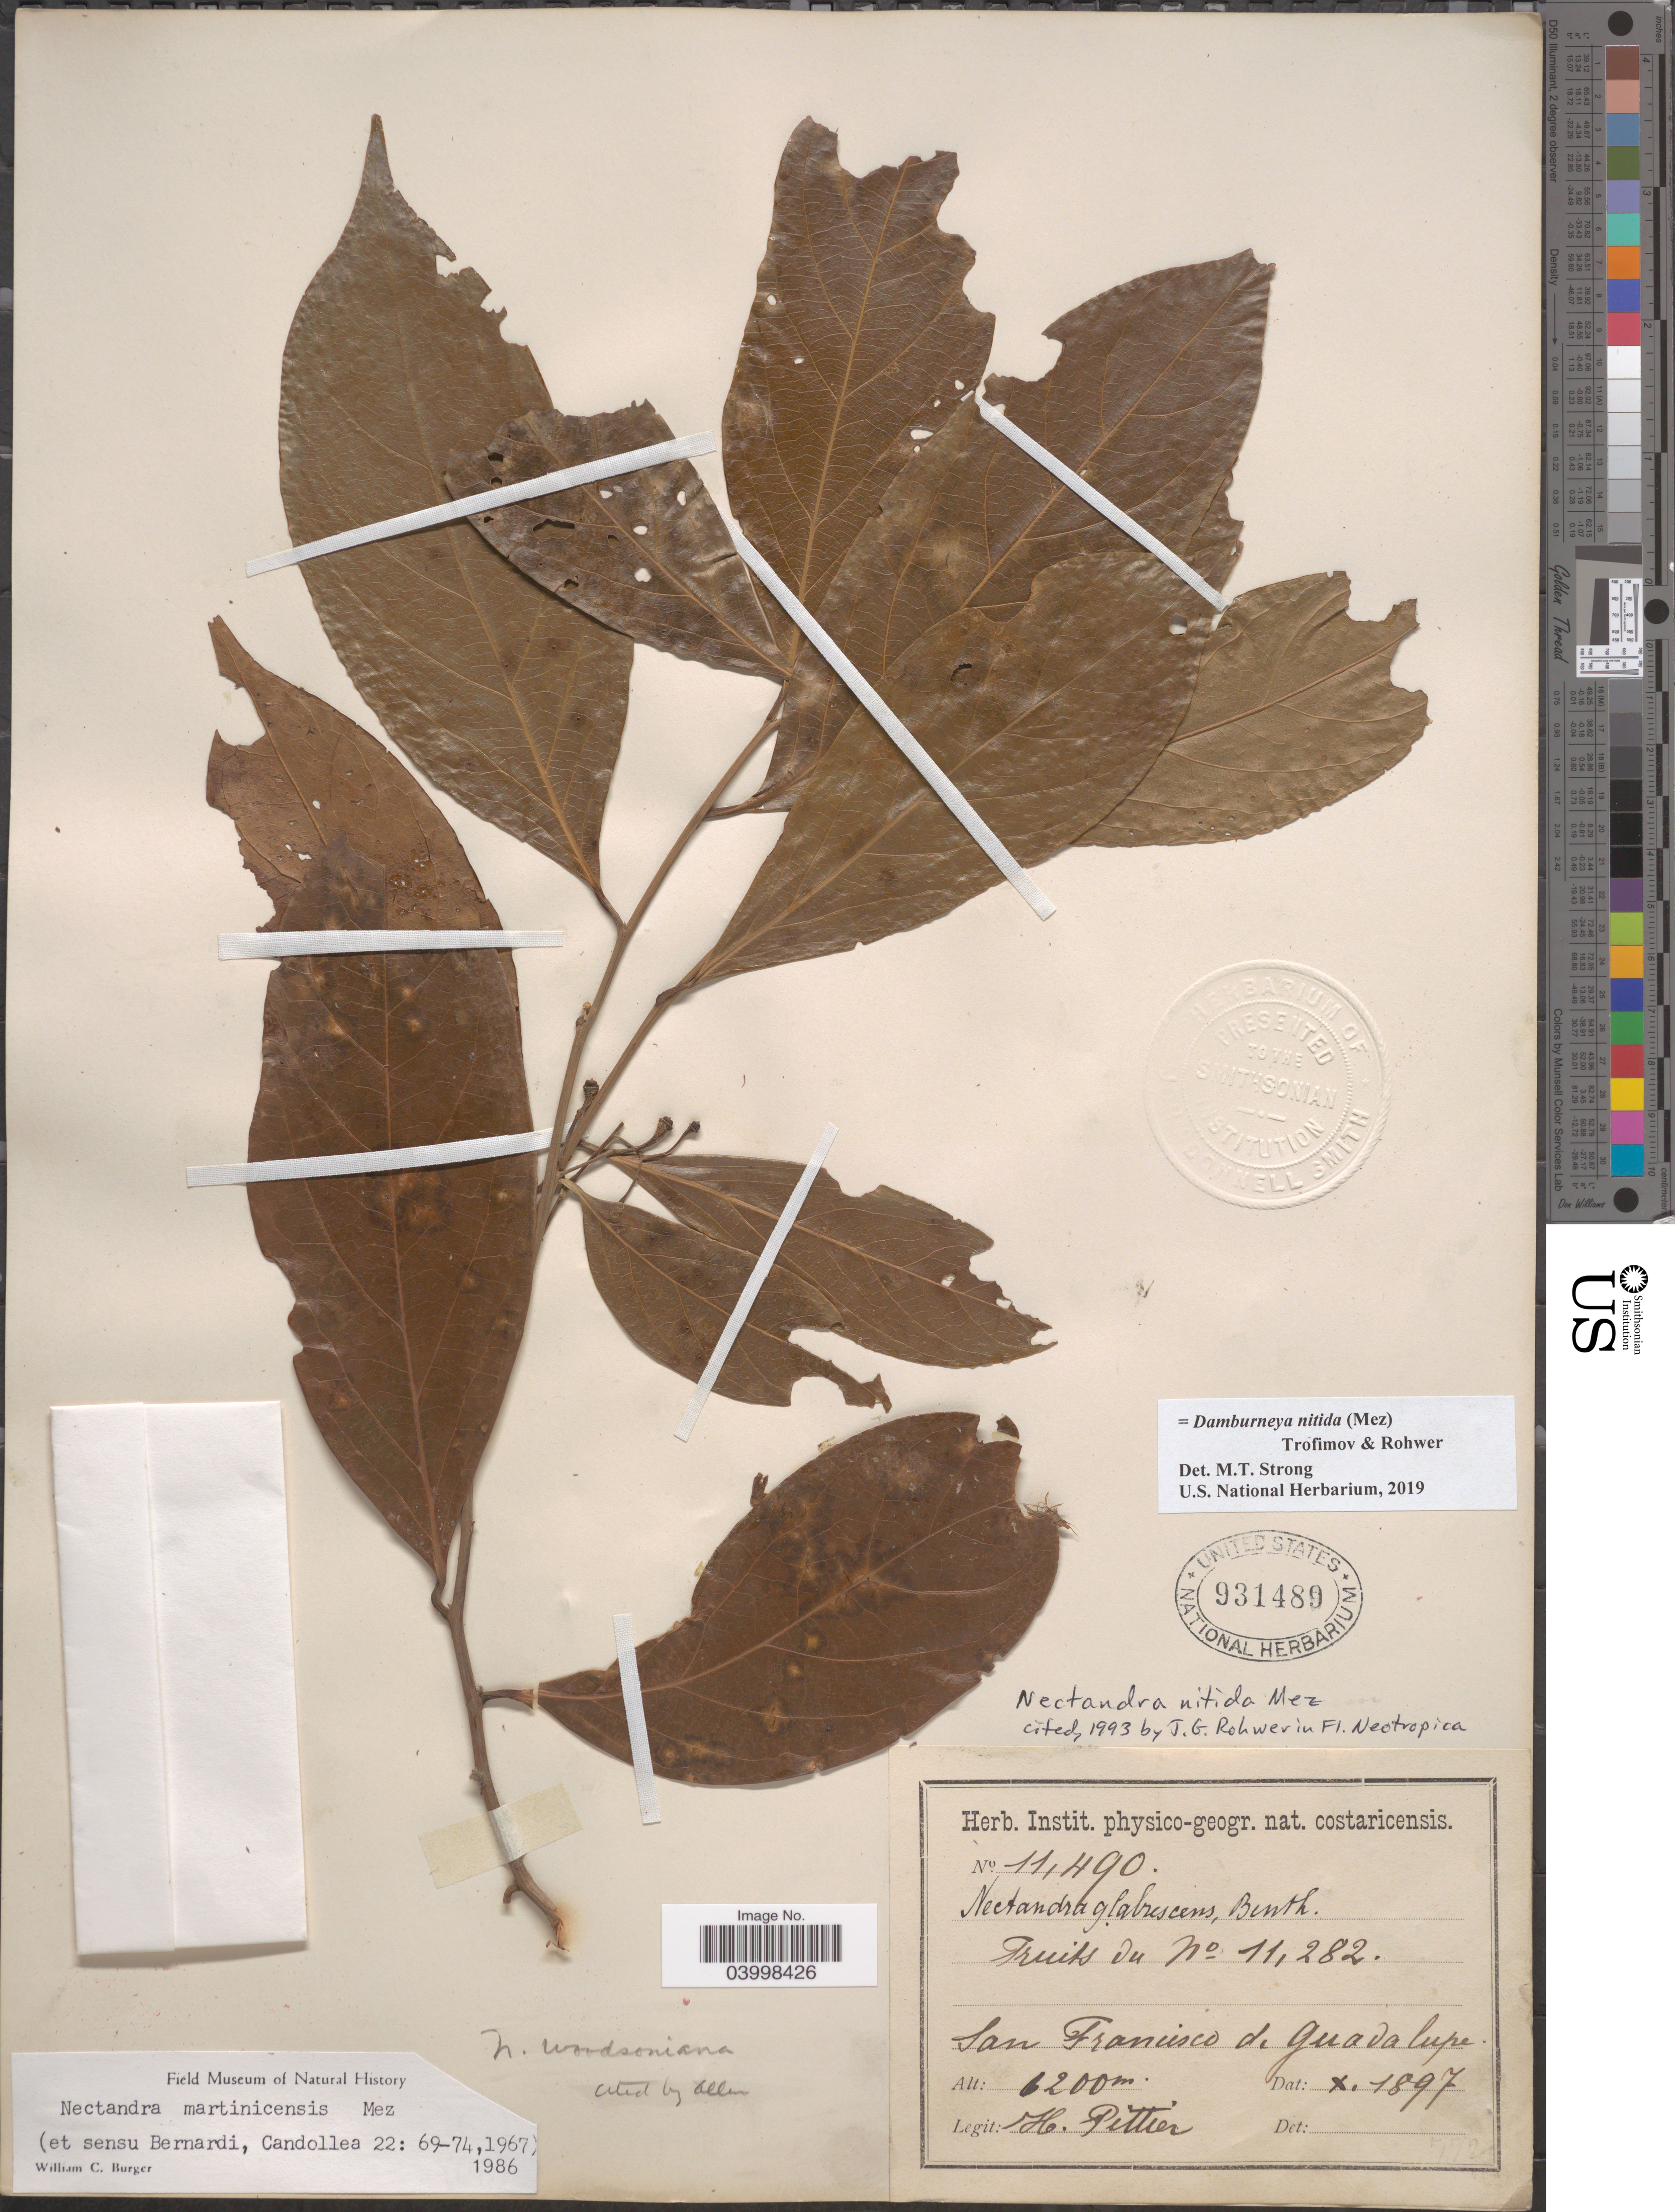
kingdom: Plantae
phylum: Tracheophyta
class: Magnoliopsida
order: Laurales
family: Lauraceae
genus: Damburneya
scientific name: Damburneya nitida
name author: (Mez) Trofimov & Rohwer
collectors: A. Tonduz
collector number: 11490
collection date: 1897-10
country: Costa Rica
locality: San Francisco de Guadalupe.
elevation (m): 6200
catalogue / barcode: US 931489